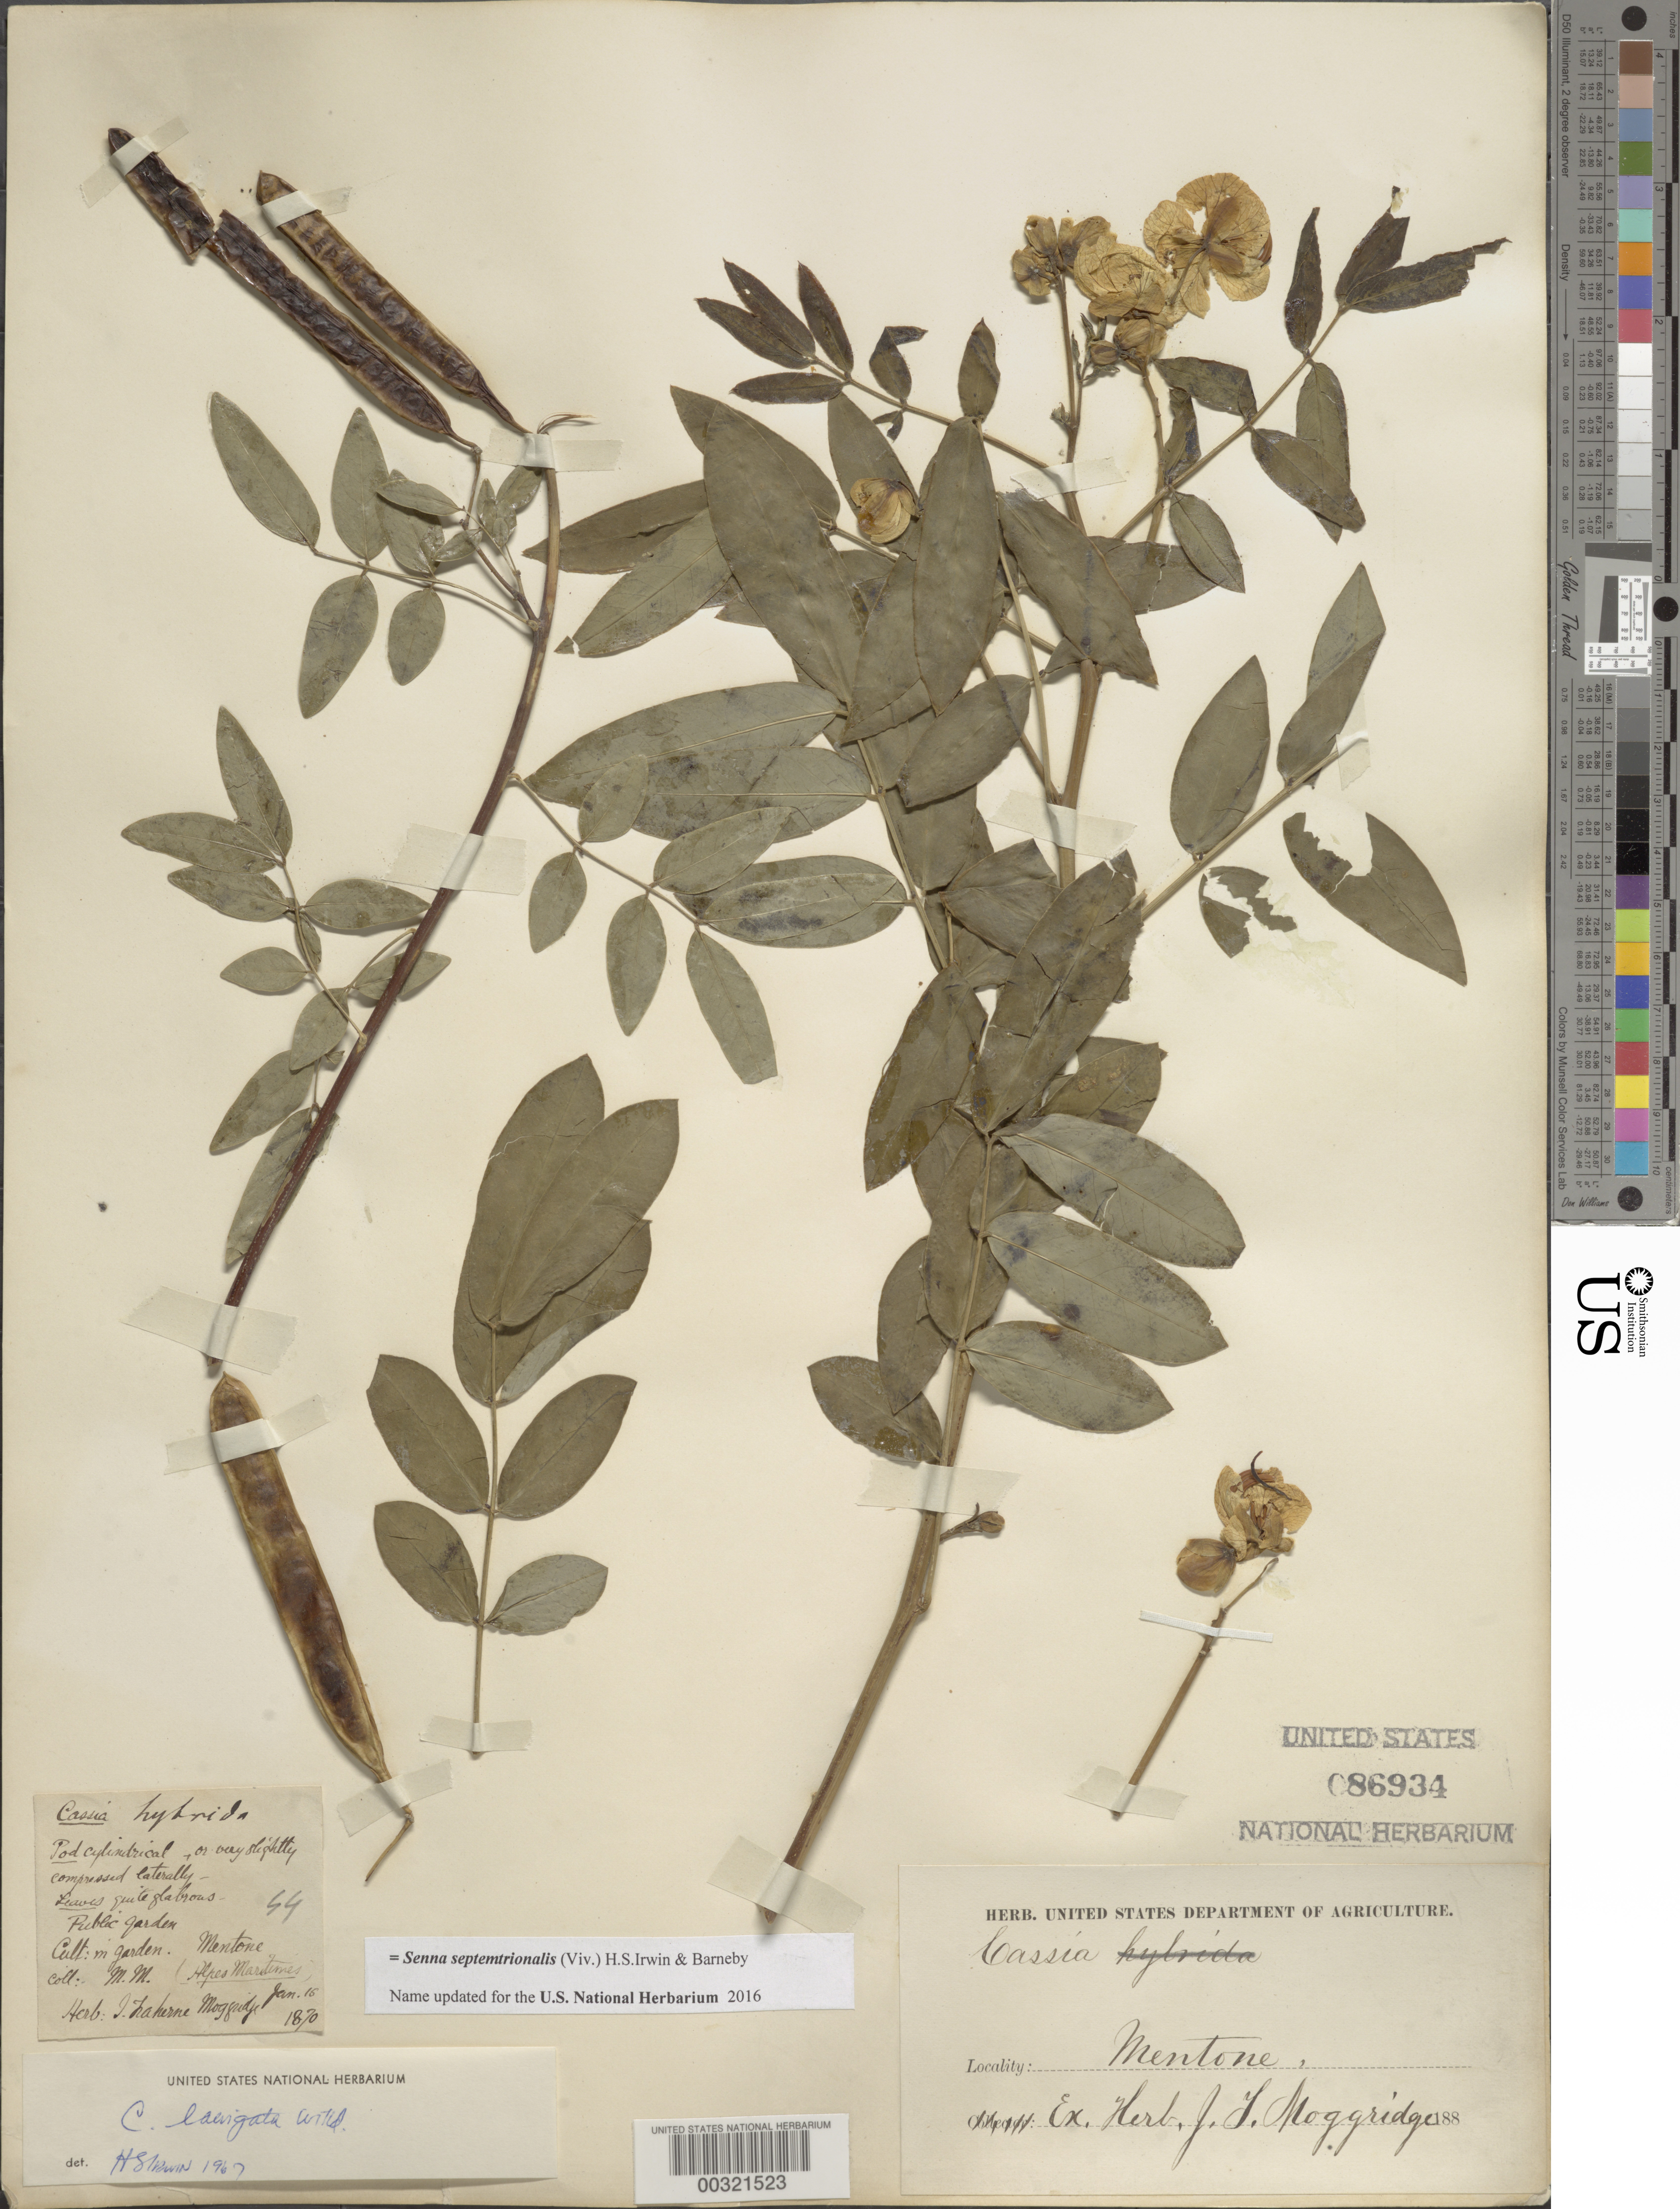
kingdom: Plantae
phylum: Tracheophyta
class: Magnoliopsida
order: Fabales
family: Fabaceae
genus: Senna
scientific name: Senna septemtrionalis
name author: (Viv.) H.S. Irwin & Barneby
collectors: Ex herb. Schimper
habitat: Garden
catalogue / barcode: US 86934